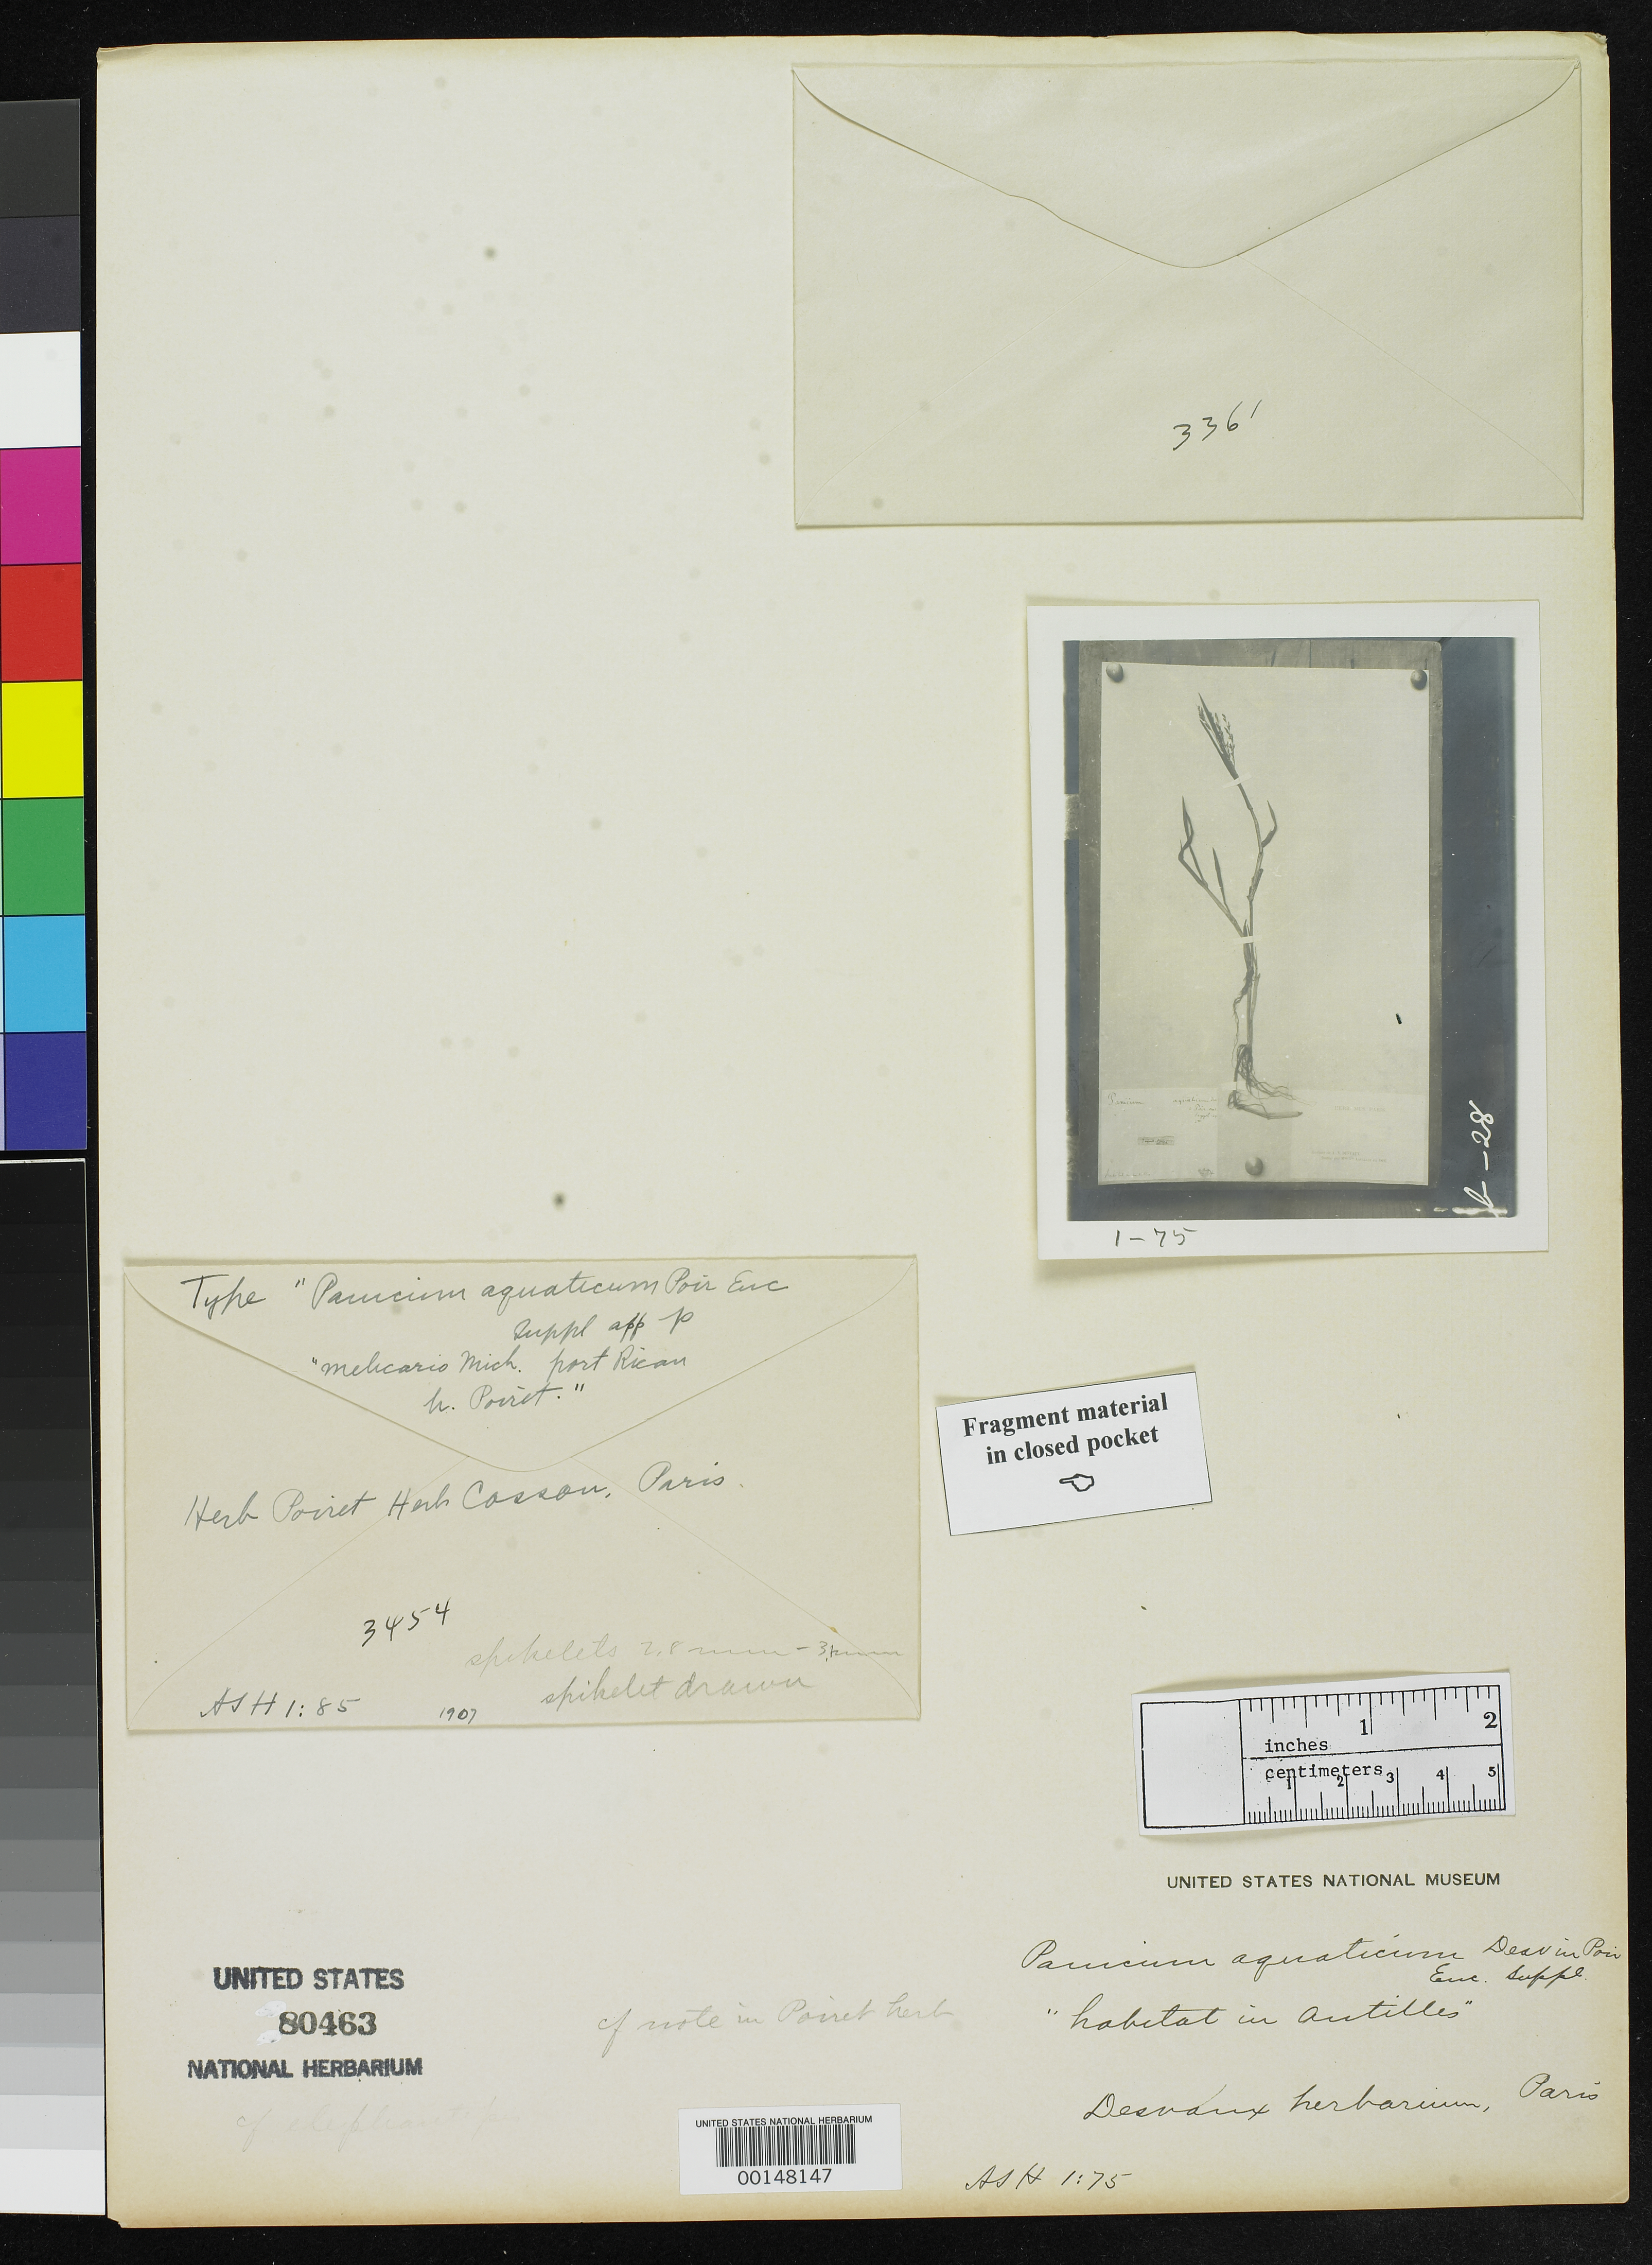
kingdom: Plantae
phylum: Tracheophyta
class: Liliopsida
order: Poales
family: Poaceae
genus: Panicum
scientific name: Panicum aquaticum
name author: Poir. in Lam.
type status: Type Collection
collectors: ex herb. Desvaux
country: Puerto Rico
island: Greater Antilles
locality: "habitat in Antilles"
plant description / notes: Photograph and fragmentary material of type specimen (s?) ex herb. Desvaux (Paris), ex herb. Poiret, Herb. Cosson (Paris). Protologue, "Cette plante croit à Porto-Ricco; elle m'a été communiquée par M. Ledru. (V.f.)".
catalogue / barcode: US 80463